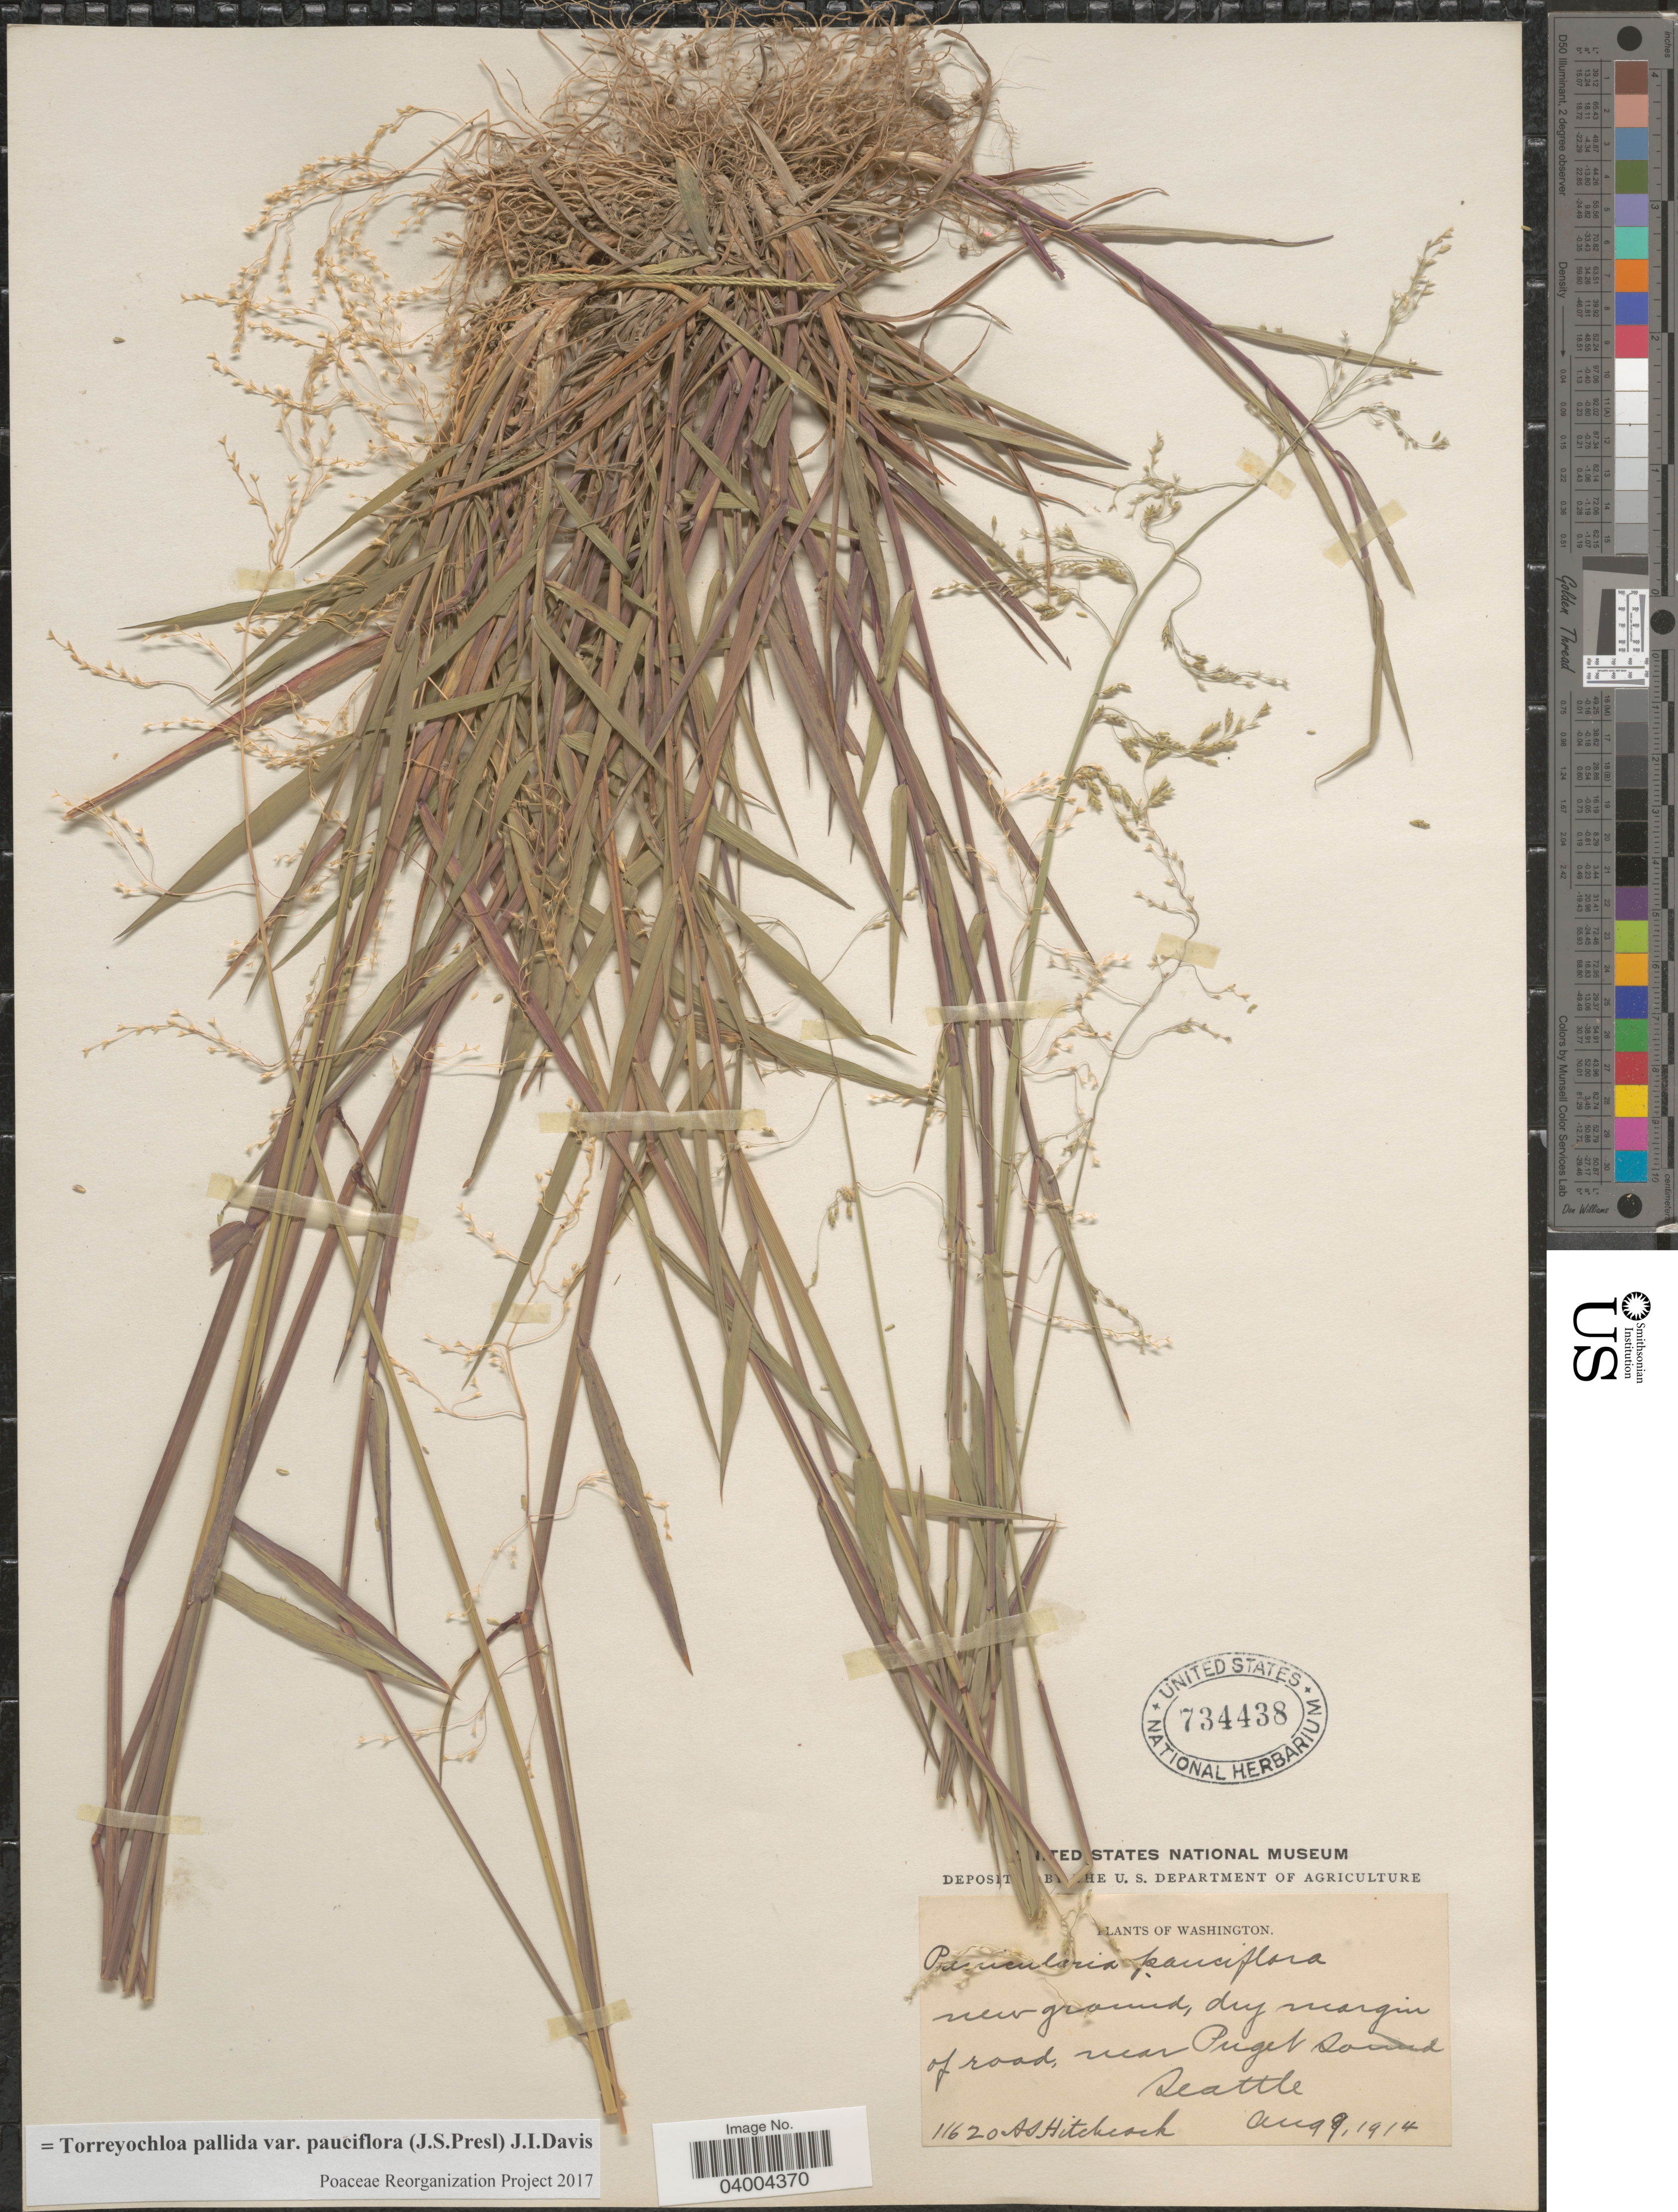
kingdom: Plantae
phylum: Tracheophyta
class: Liliopsida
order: Poales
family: Poaceae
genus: Torreyochloa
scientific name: Torreyochloa pallida var. pauciflora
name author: (J. Presl) J.I. Davis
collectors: A. S. Hitchcock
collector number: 11620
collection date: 1914-08-09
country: United States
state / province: Washington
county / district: King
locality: New ground, dry margin of road near Puget sound. Seattle.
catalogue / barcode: US 734438